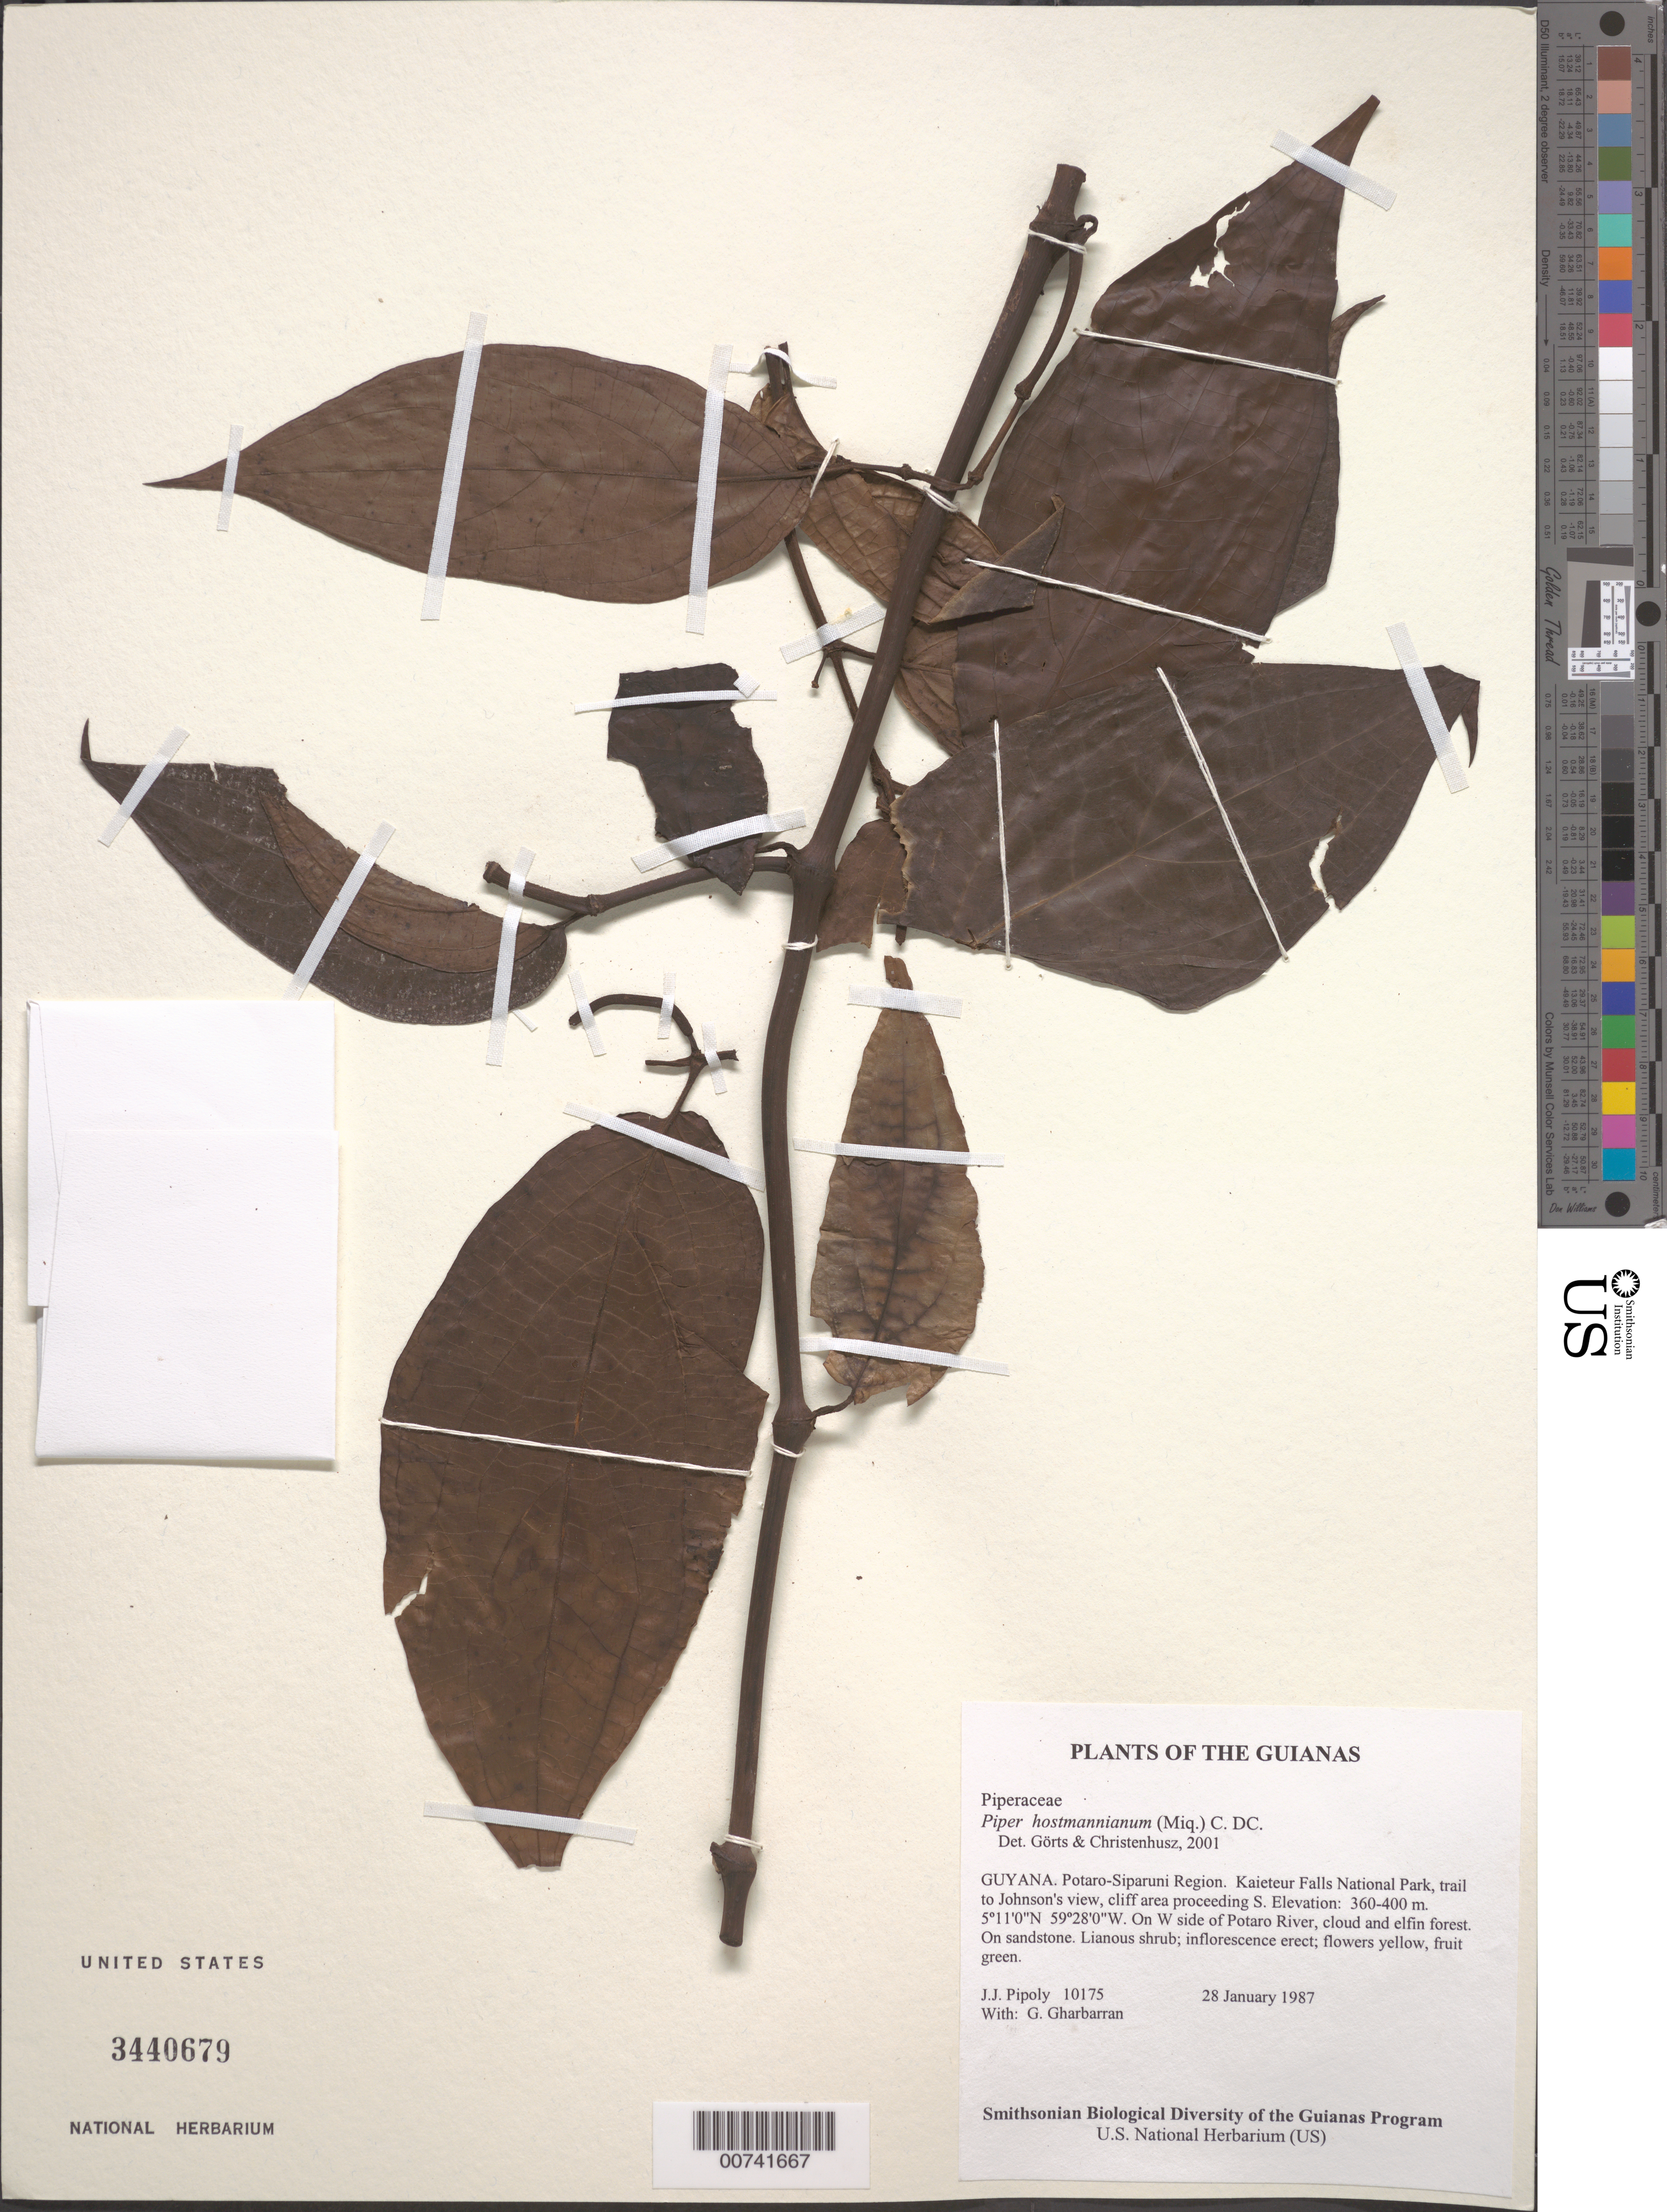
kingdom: Plantae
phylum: Tracheophyta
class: Magnoliopsida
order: Piperales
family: Piperaceae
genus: Piper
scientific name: Piper hostmannianum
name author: (Miq.) C. DC.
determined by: Görts-van Rijn, A. R.; Christenhusz, M. J.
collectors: J. J. Pipoly & G. Gharbarran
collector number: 10175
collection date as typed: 28 January 1987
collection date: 1987-01-28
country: Guyana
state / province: Potaro-Siparuni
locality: Kaieteur Falls National Park, trail to Johnson's view, cliff area proceeding S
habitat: On W side of Potaro River, cloud and elfin forest. On sandstone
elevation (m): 360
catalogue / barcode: US 3440679